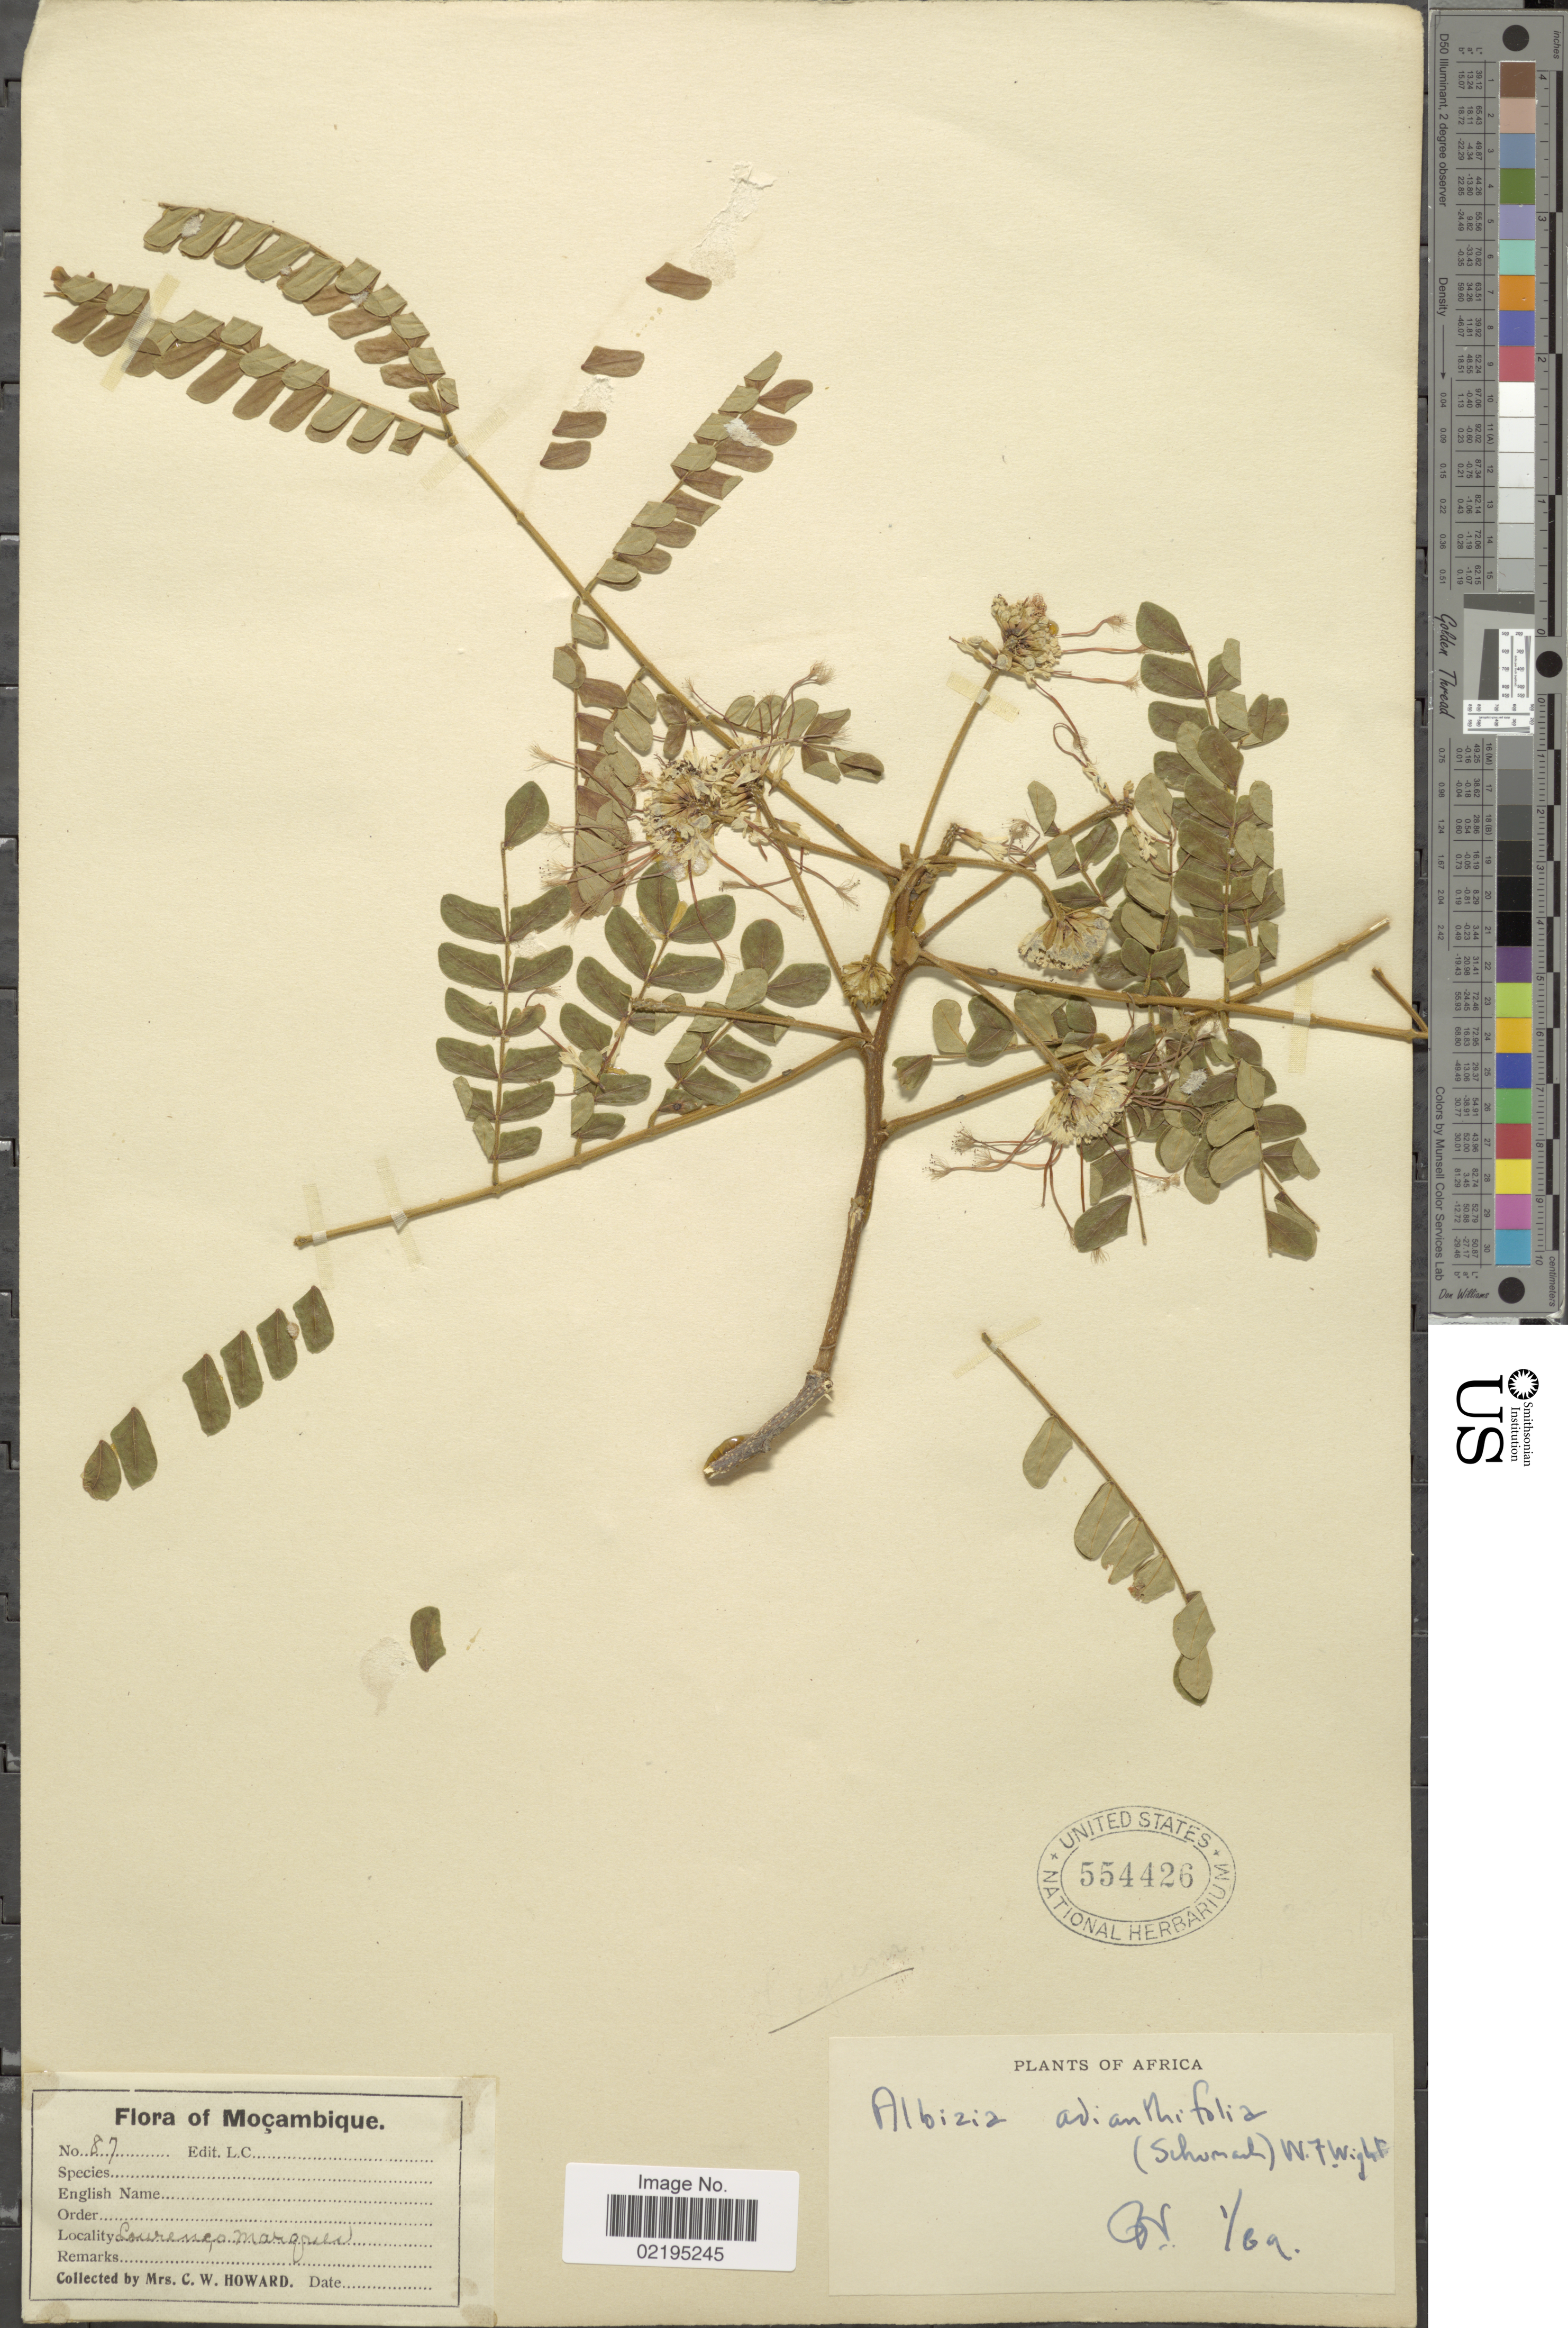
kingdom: Plantae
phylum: Tracheophyta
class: Magnoliopsida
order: Fabales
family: Fabaceae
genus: Albizia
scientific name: Albizia adianthifolia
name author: (Schumach.) W. Wight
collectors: C. W. Howard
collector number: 87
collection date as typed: Transcribed d/m/y: /1/89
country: Mozambique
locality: Mocambique, Lourenco, Marques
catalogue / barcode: US 554426